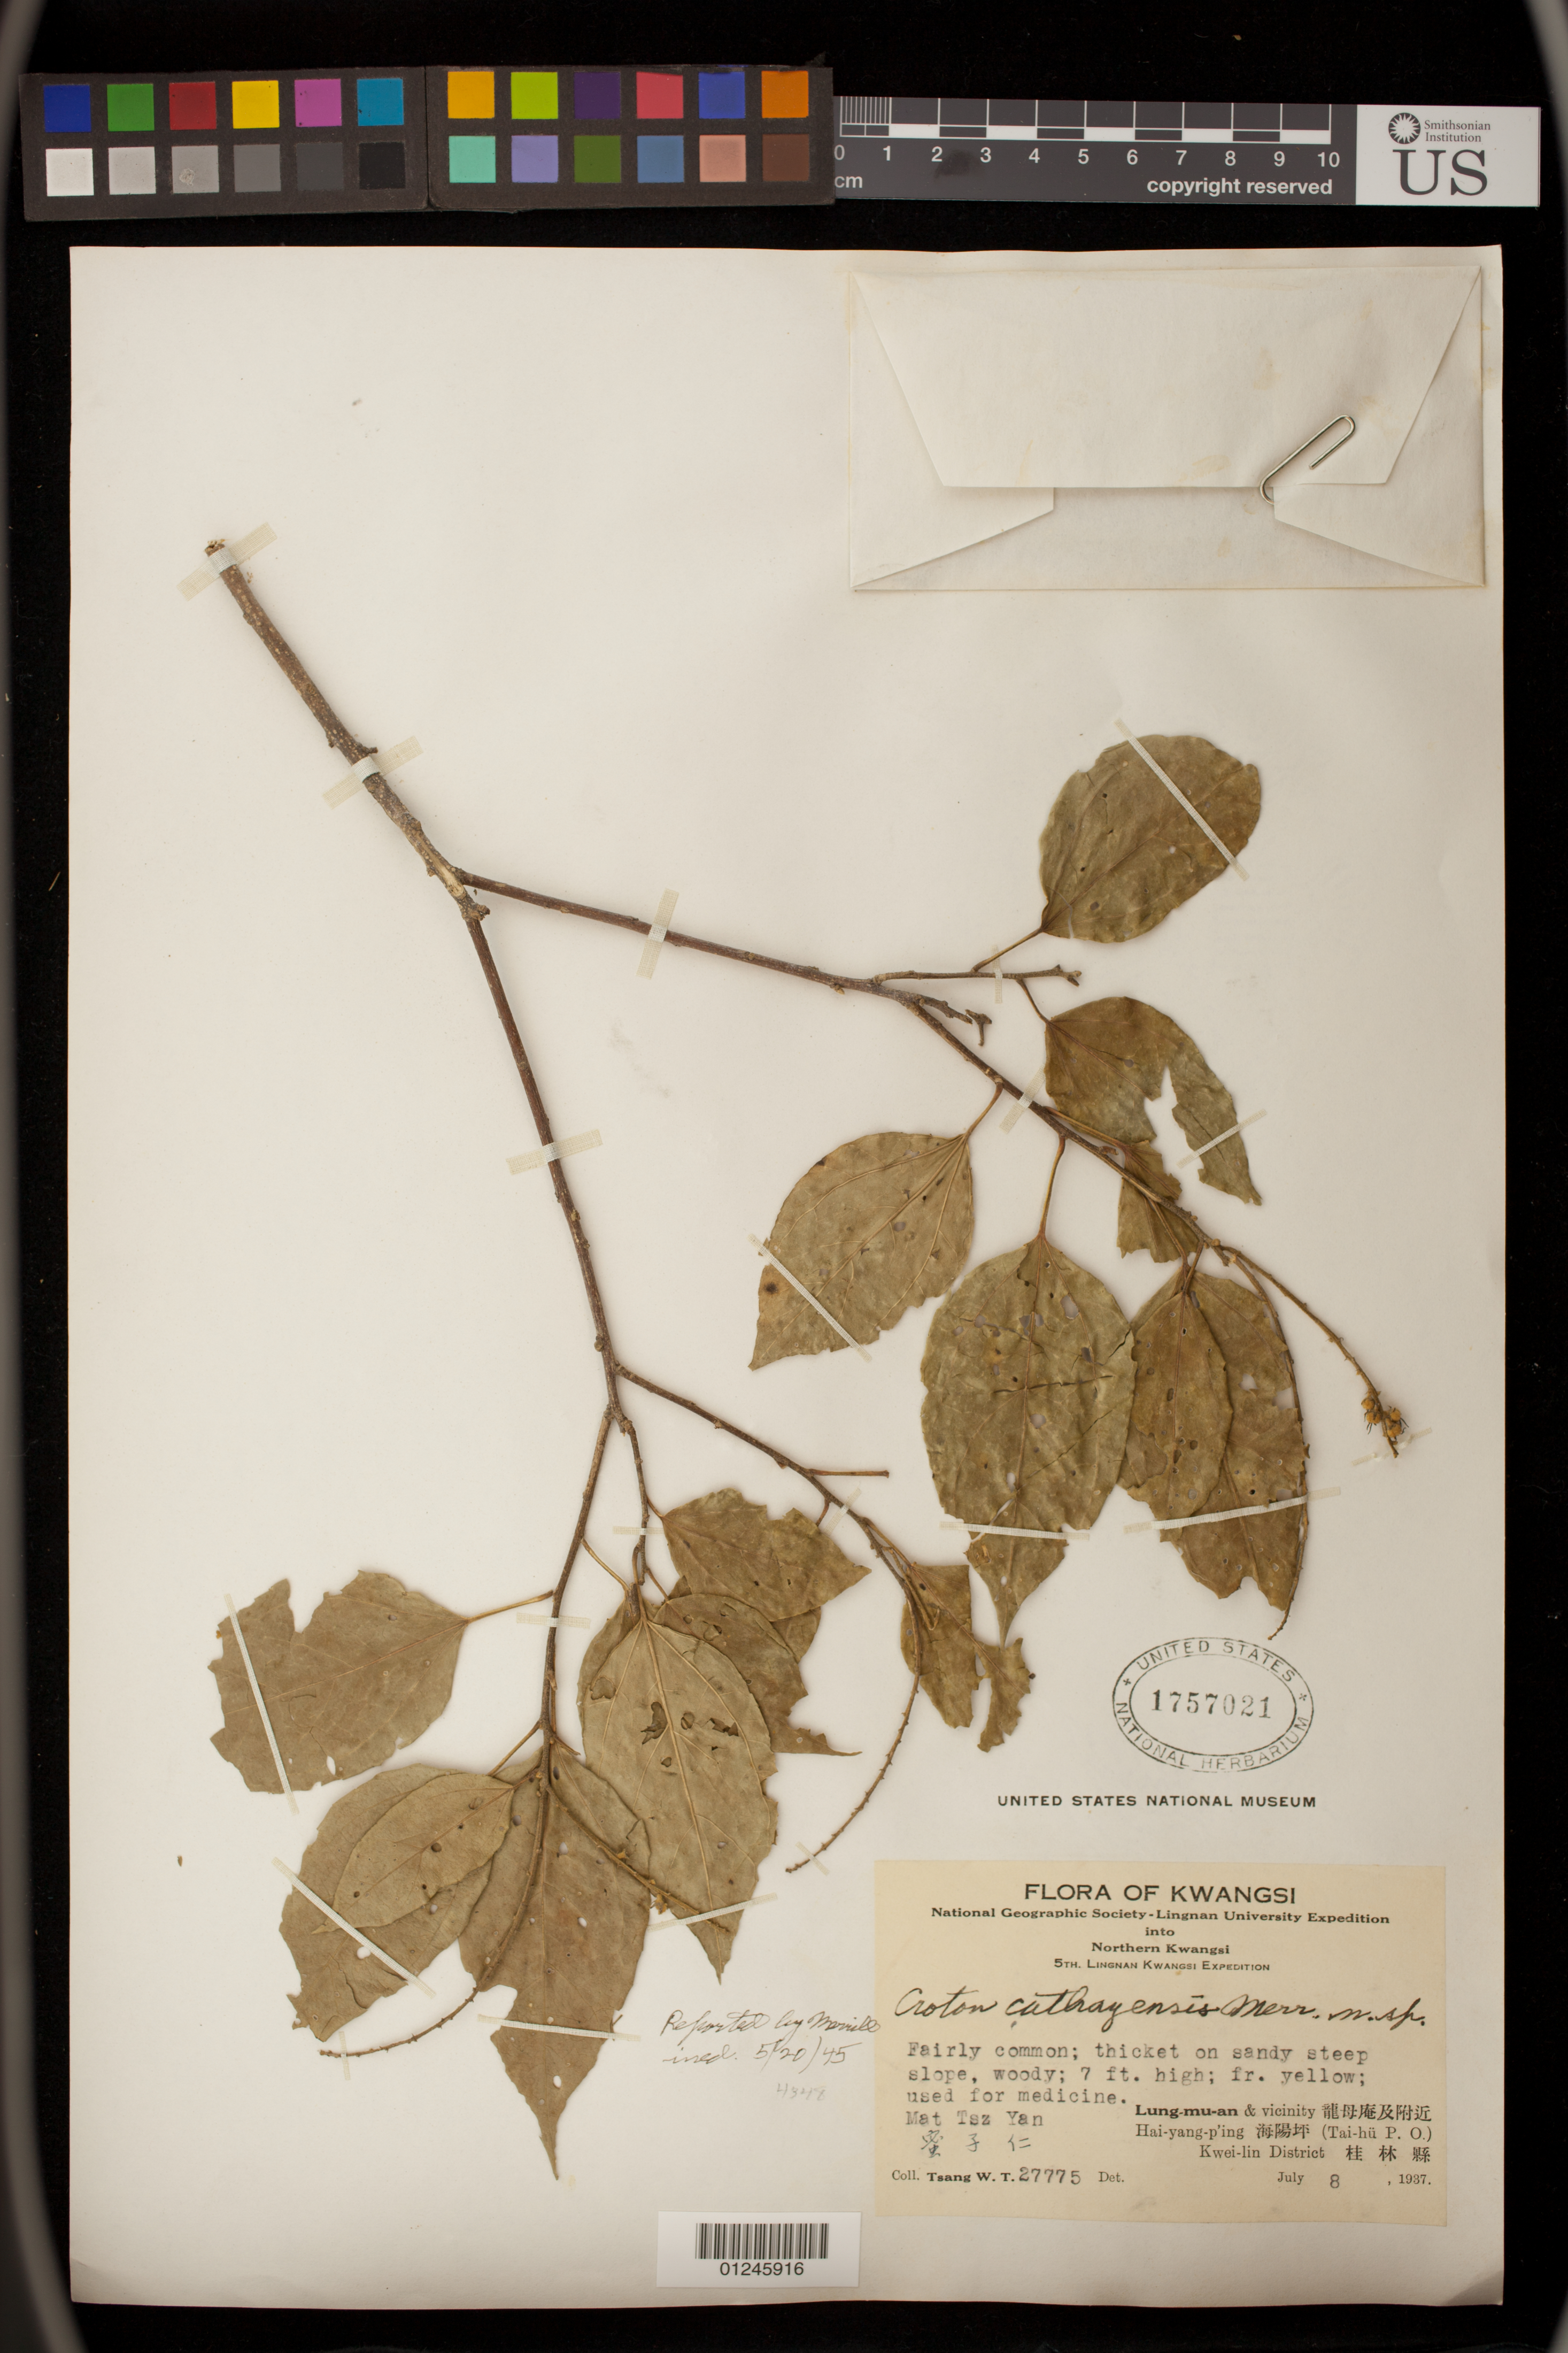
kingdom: Plantae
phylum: Tracheophyta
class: Magnoliopsida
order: Malpighiales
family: Euphorbiaceae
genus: Croton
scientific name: Croton cathayensis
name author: Müll. Arg.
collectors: W. T. Tsang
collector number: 27775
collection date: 1937-07-08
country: China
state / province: Guangxi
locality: Lung-mu-an & vicinity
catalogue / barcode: US 1757021